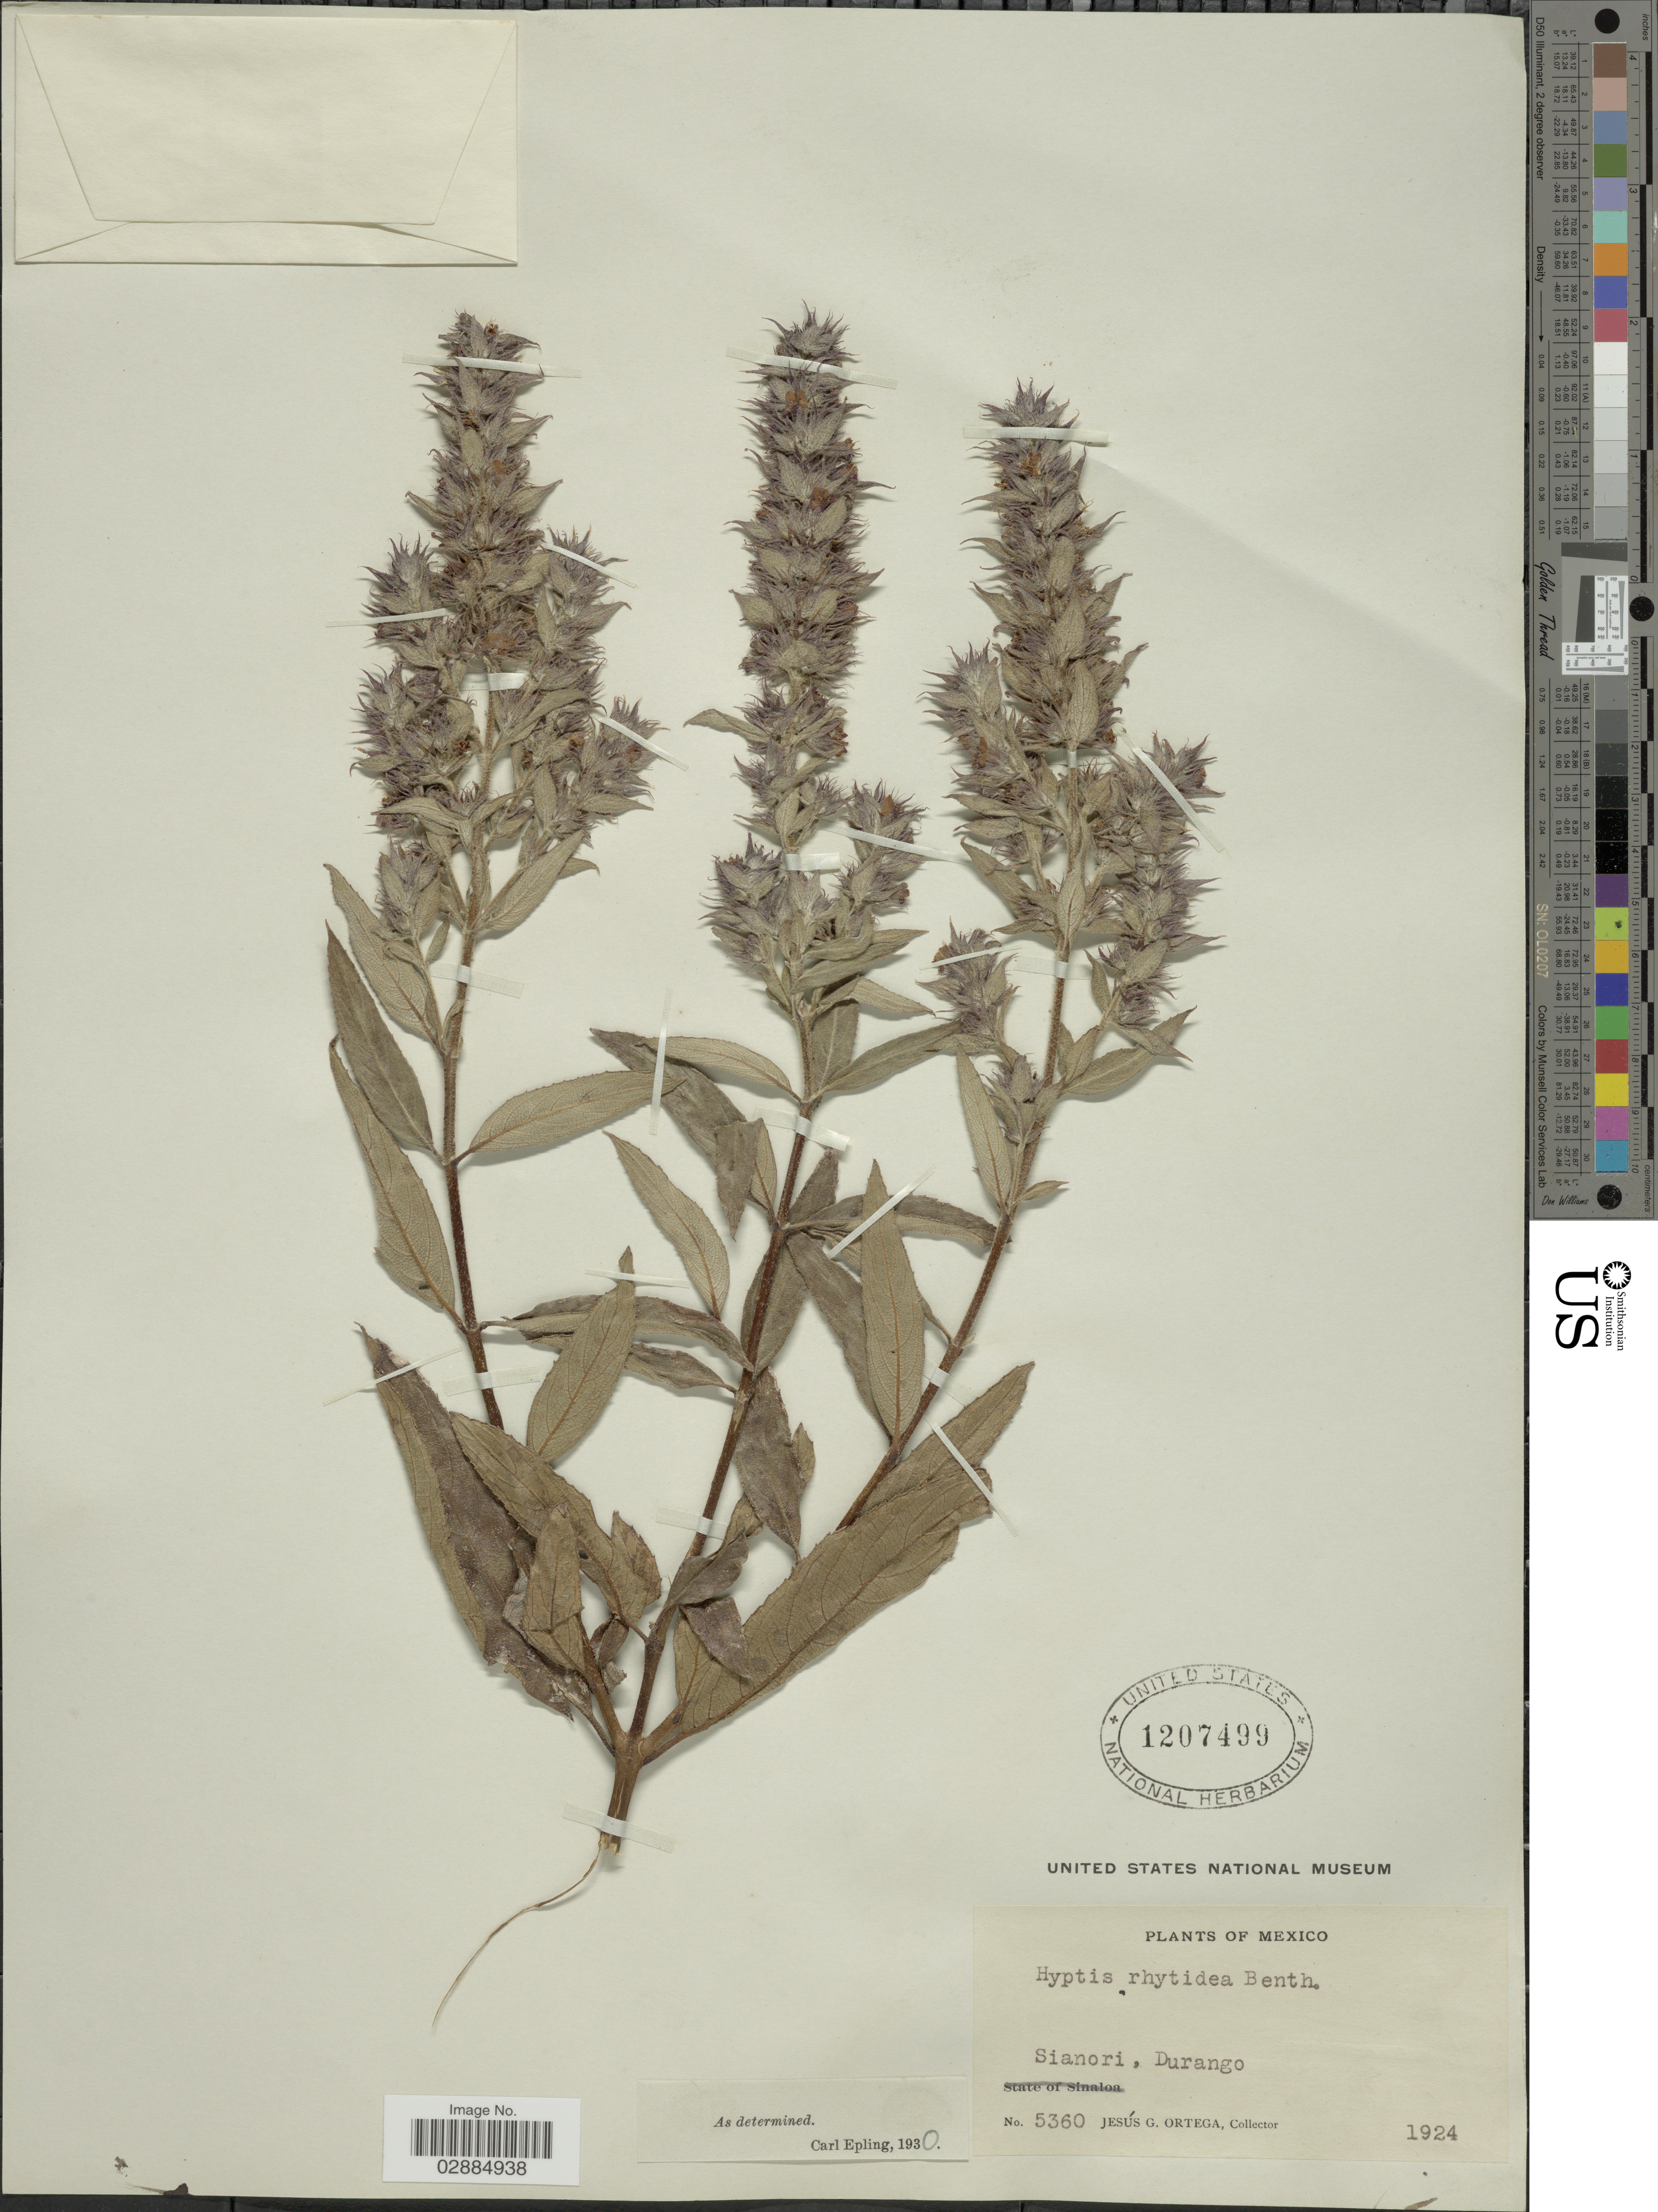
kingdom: Plantae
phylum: Tracheophyta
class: Magnoliopsida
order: Lamiales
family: Lamiaceae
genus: Hyptis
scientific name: Hyptis rhytidea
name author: Benth.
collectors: J. Ortega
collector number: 5360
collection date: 1924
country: Mexico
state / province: Durango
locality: Sianori, Durango.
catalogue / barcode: US 1207499